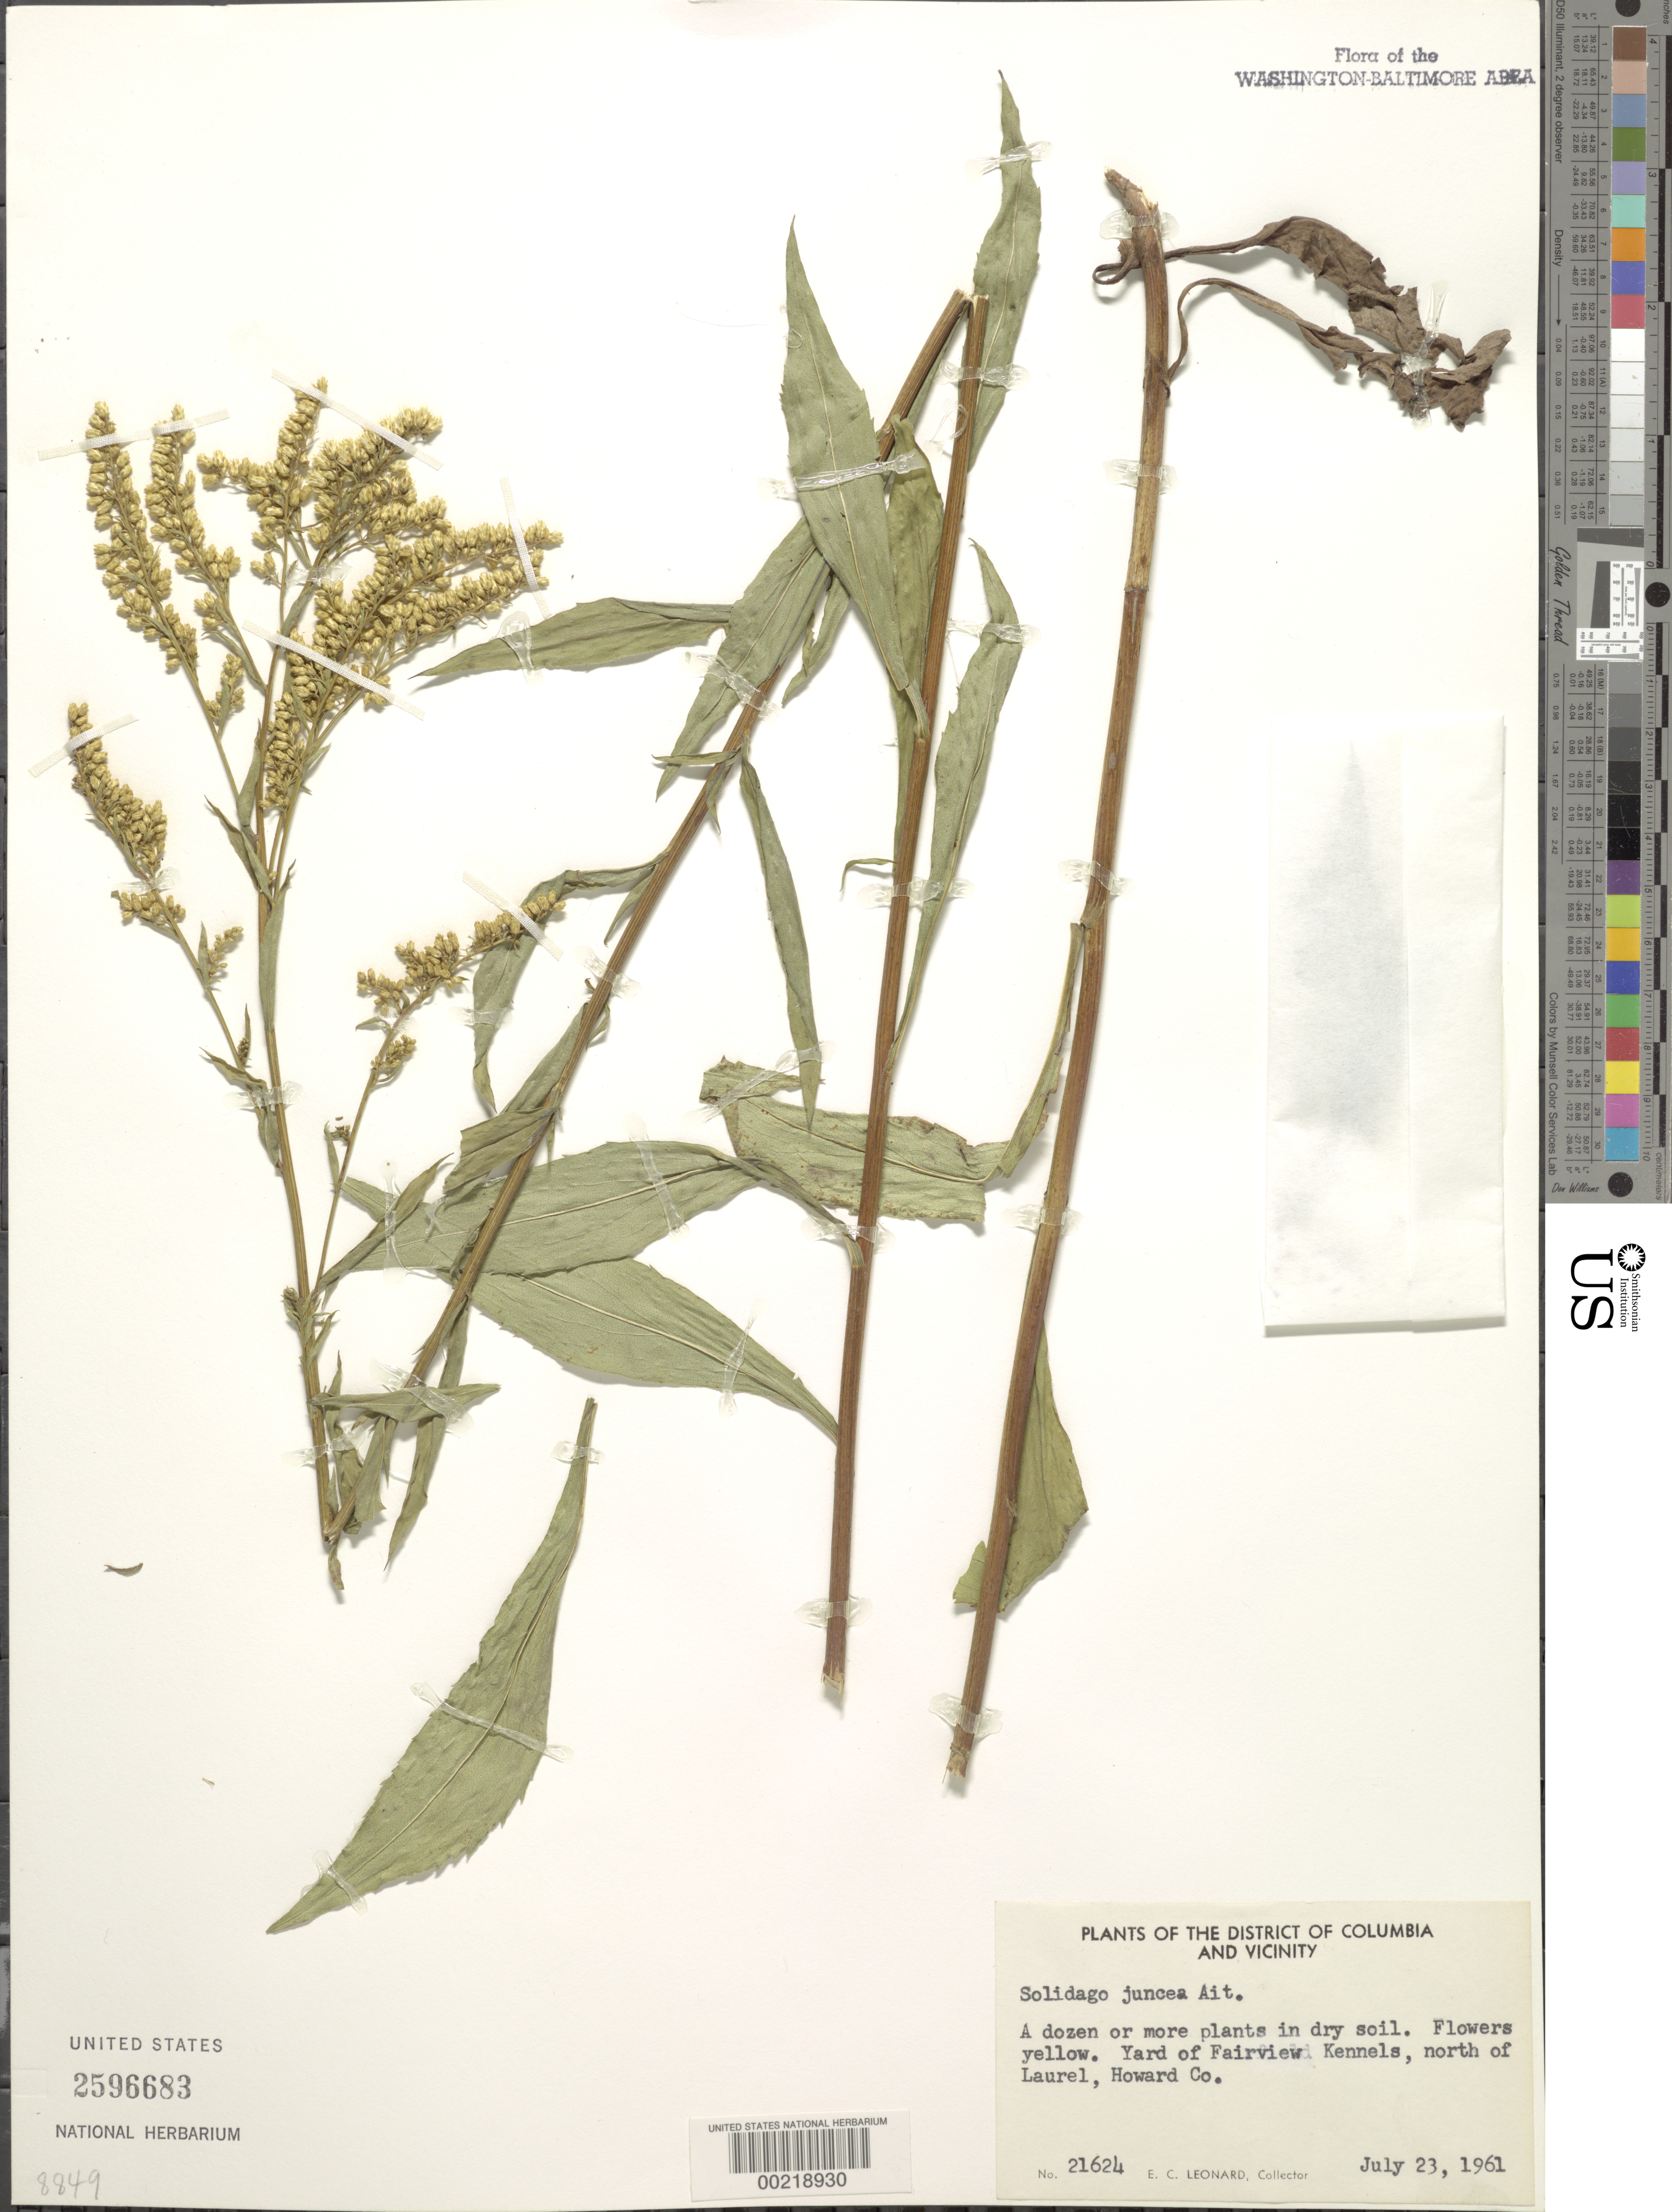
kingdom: Plantae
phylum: Tracheophyta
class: Magnoliopsida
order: Asterales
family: Asteraceae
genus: Solidago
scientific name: Solidago juncea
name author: Aiton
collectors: E. C. Leonard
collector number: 21624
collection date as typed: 23 Jul 1961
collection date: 1961-07-23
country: United States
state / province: Maryland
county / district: Howard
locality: Fairview Kennels, north of Laurel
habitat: Dry soil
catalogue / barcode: US 2596683